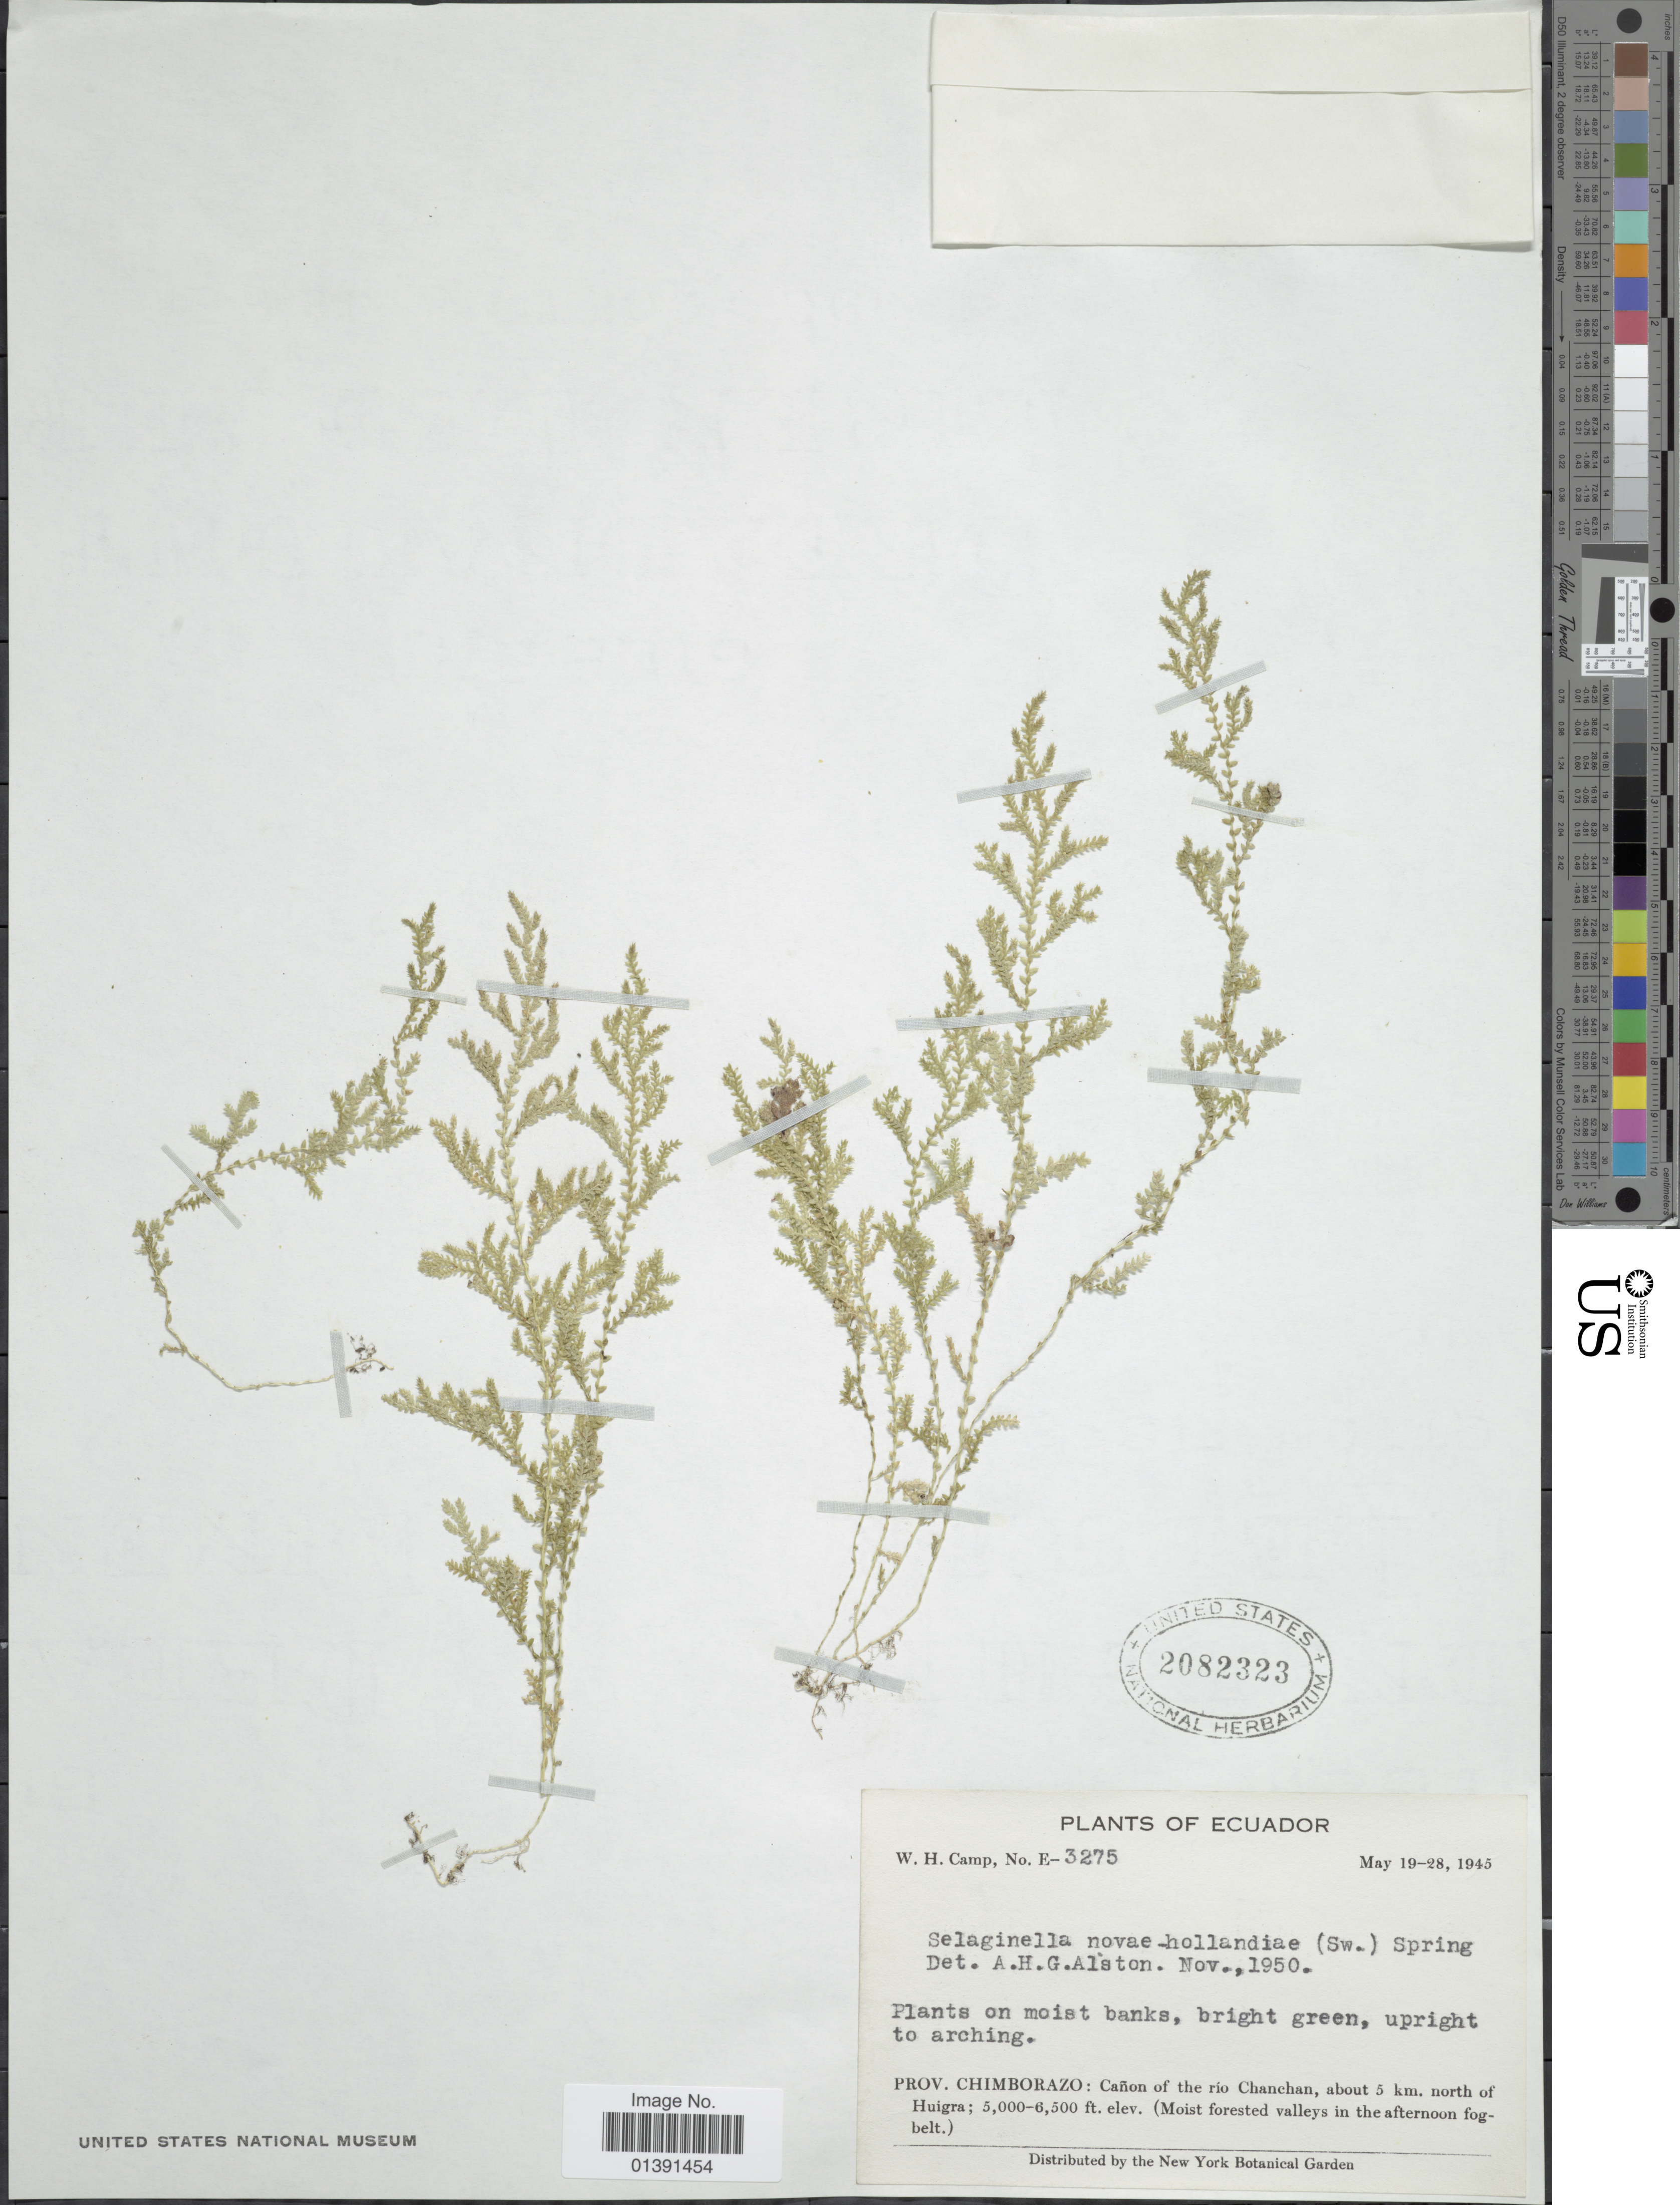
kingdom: Plantae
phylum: Tracheophyta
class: Lycopodiopsida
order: Selaginellales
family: Selaginellaceae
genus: Selaginella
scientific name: Selaginella novae-hollandiae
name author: (Sw.) Spring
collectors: W. H. Camp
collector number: E-3275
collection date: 1945-05-19/1945-05-28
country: Ecuador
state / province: Chimborazo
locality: Canon of the rio Chanchan, about 5km north of Huigra(moist forested valleys in the afternoon fogbelt)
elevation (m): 1524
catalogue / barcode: US 2082323